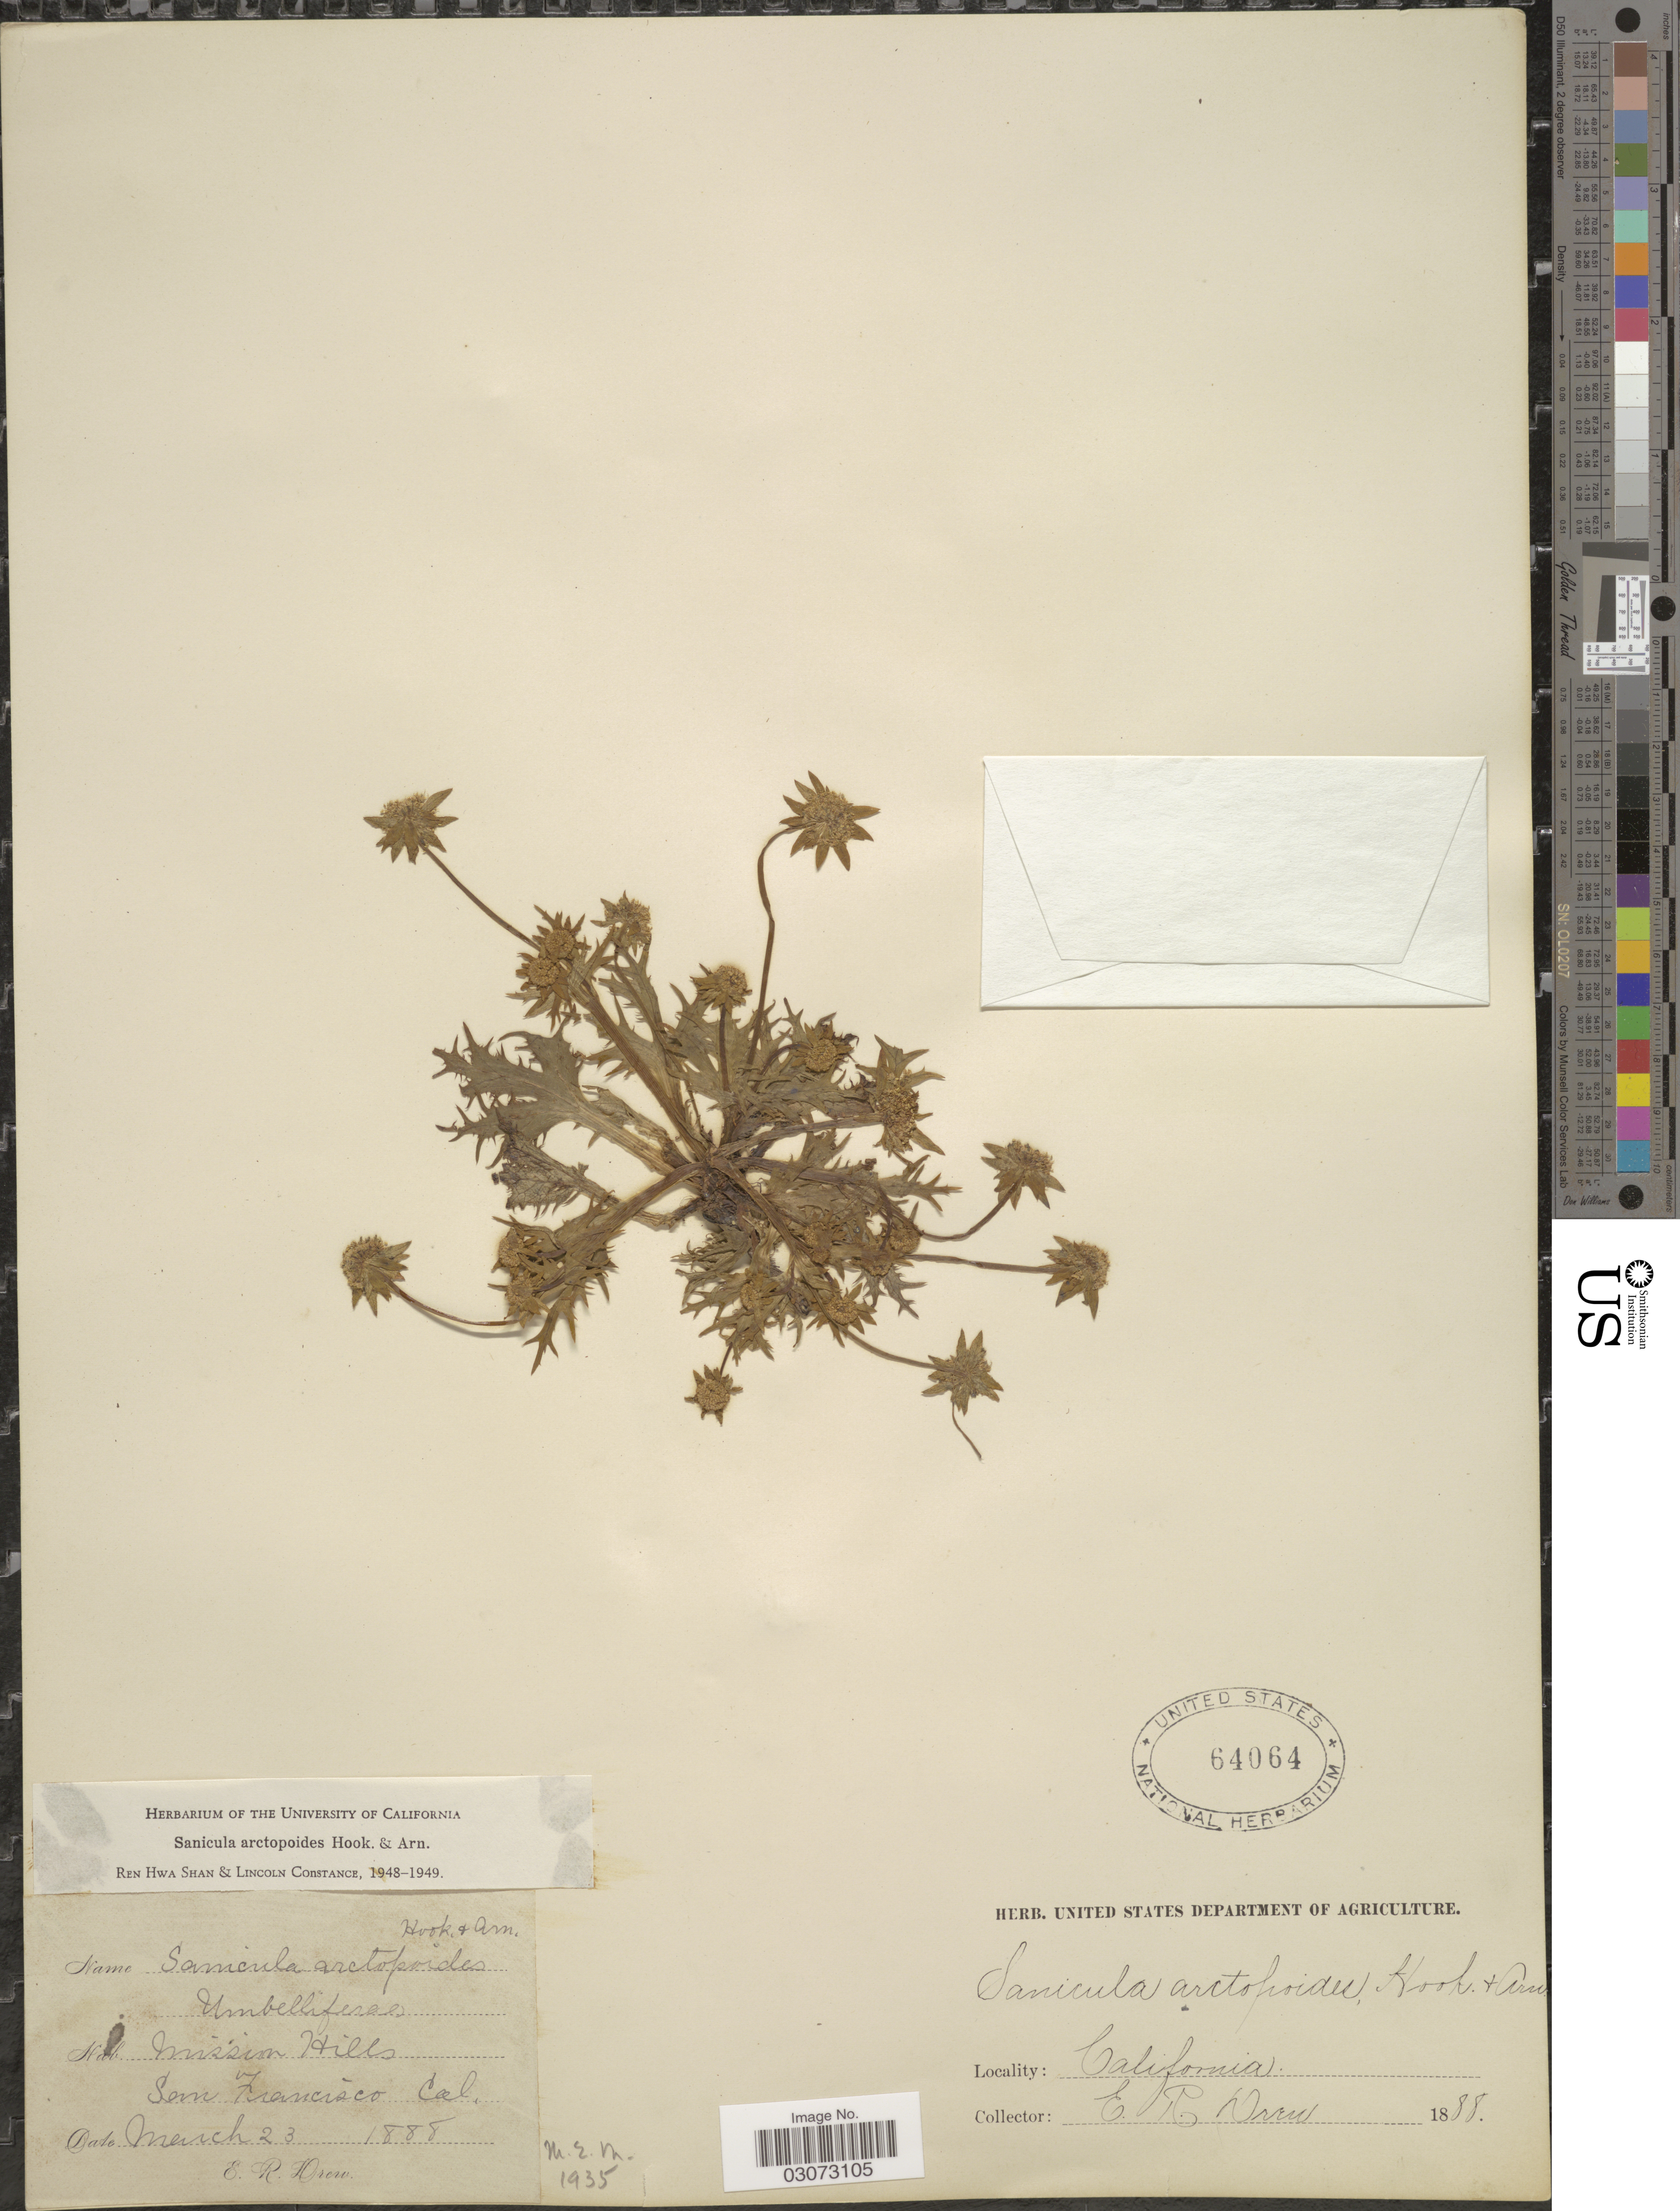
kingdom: Plantae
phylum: Tracheophyta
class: Magnoliopsida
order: Apiales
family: Apiaceae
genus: Sanicula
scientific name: Sanicula arctopoides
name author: Hook. & Arn.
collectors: E. Drew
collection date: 1888-03-23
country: United States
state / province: California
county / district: San Francisco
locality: Mission Hills. San Francisco Cal.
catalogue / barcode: US 64064